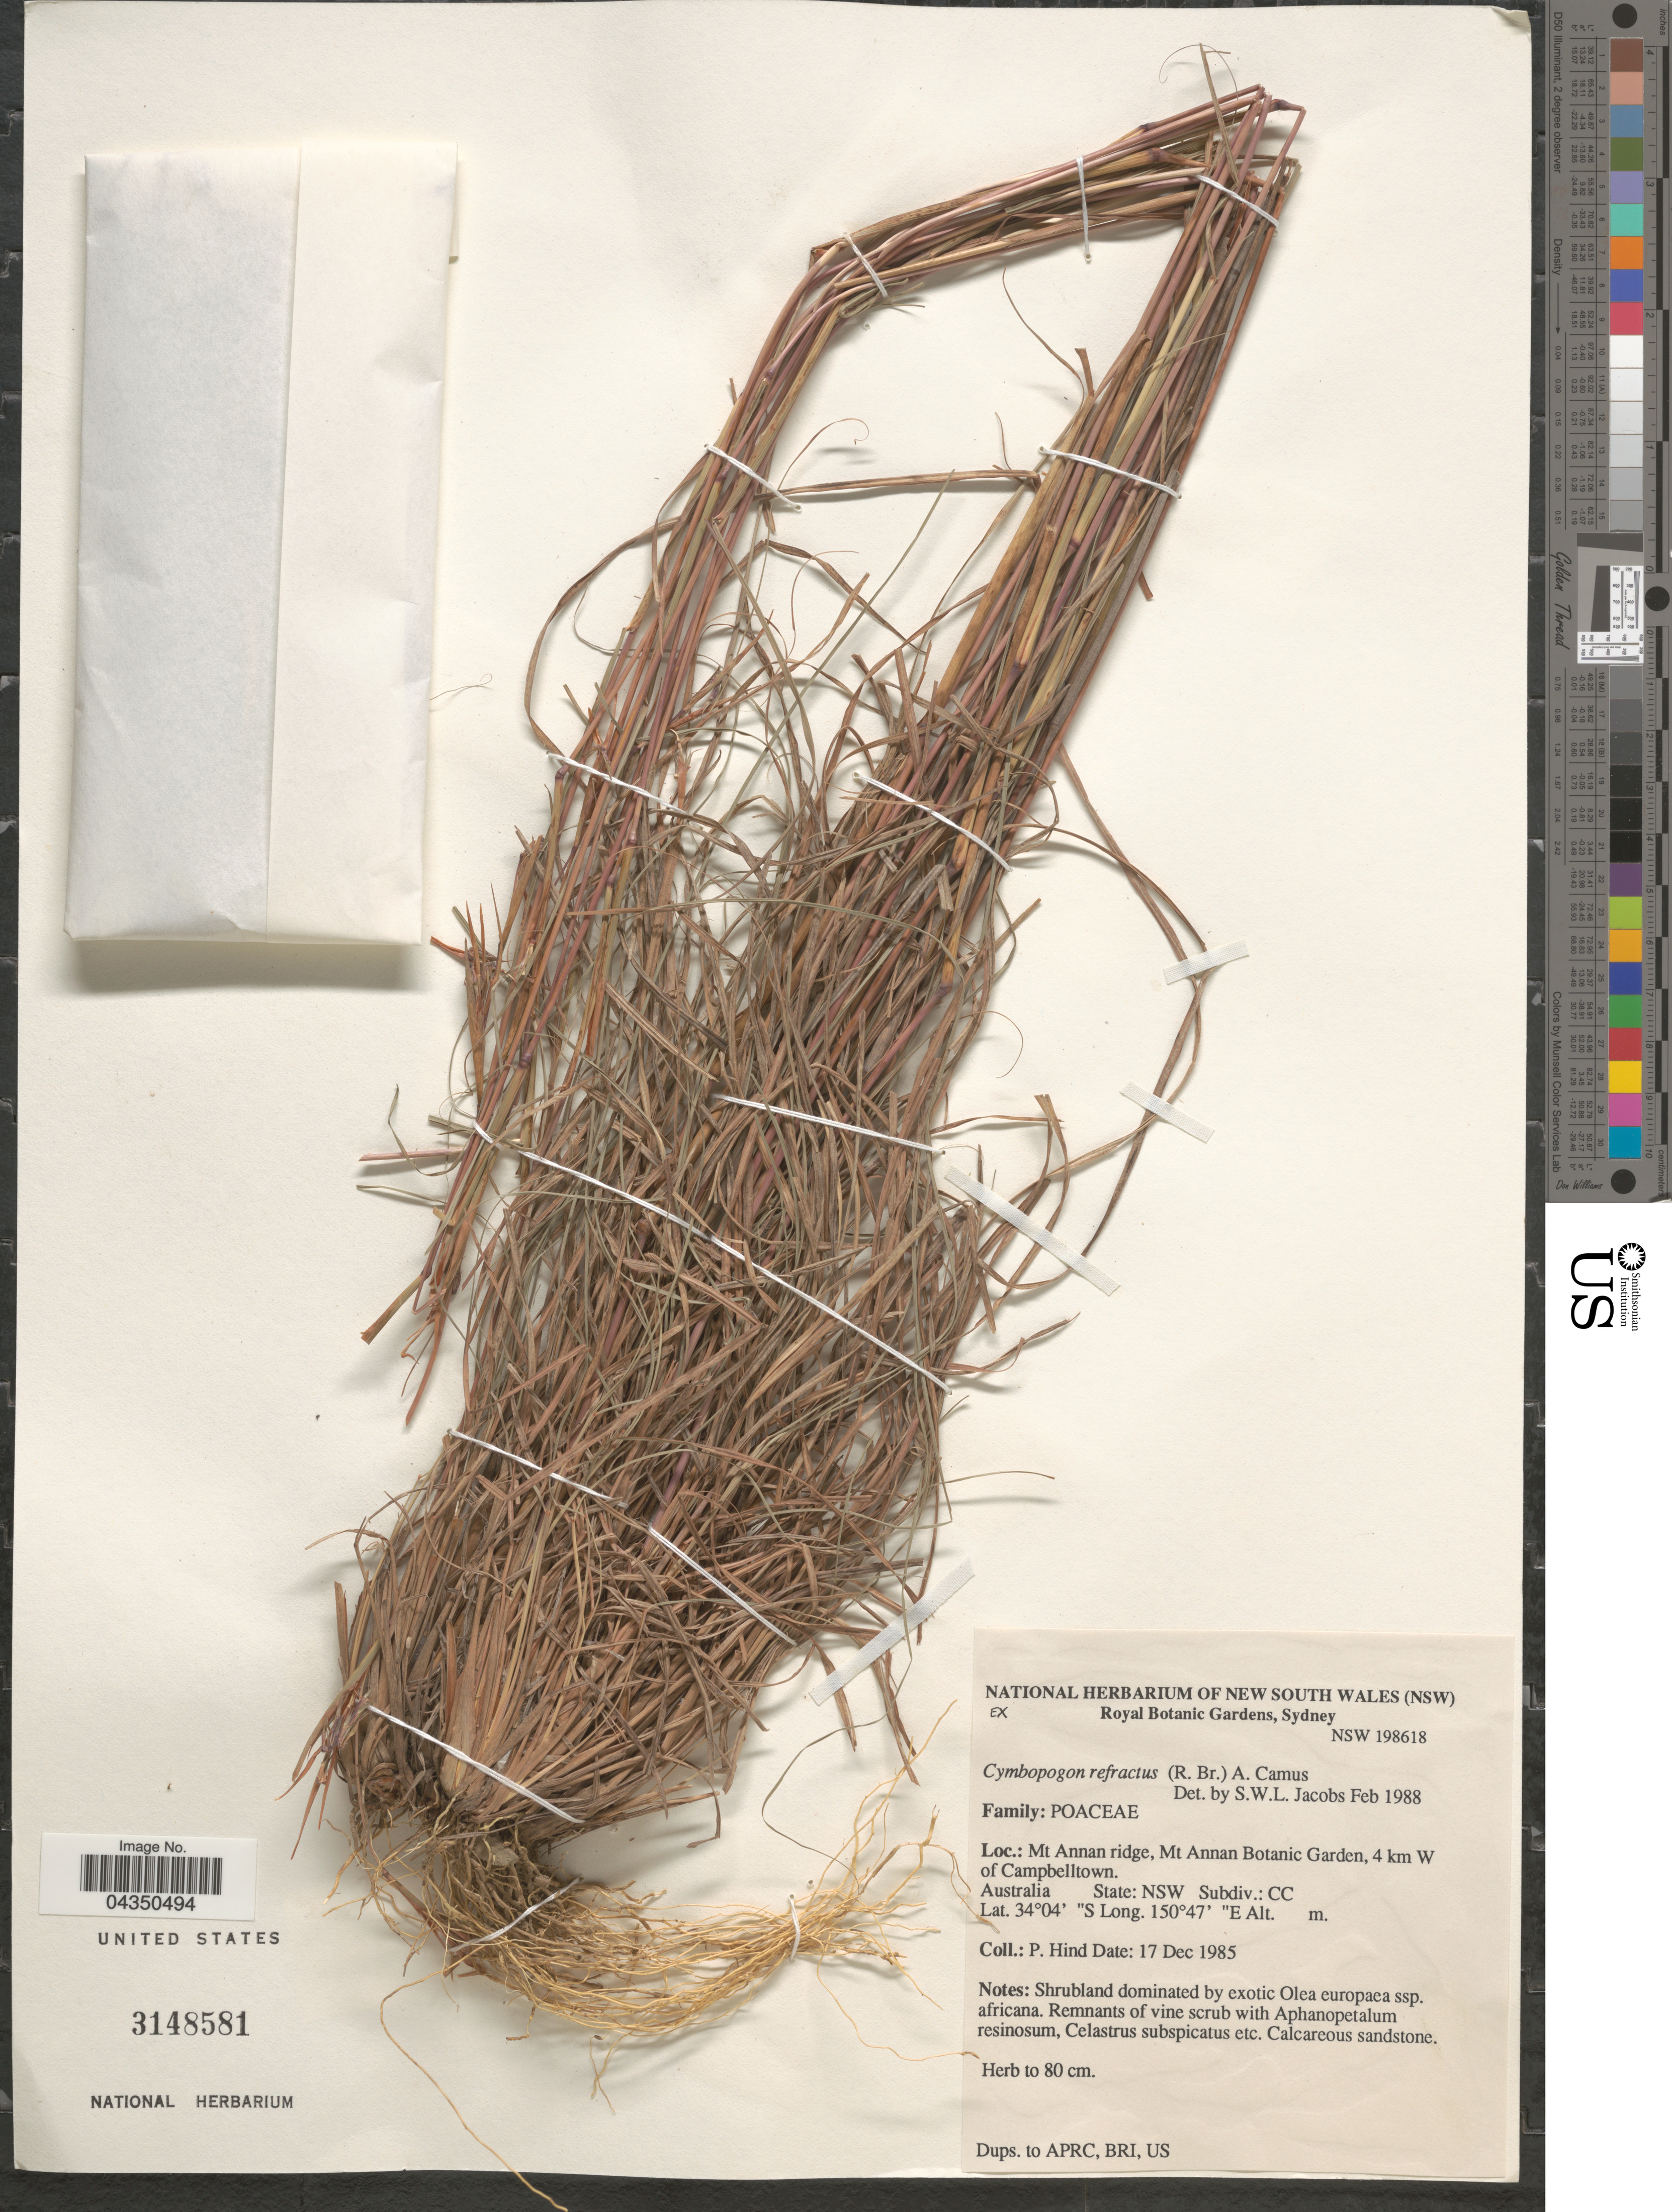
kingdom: Plantae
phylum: Tracheophyta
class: Liliopsida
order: Poales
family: Poaceae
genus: Cymbopogon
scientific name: Cymbopogon refractus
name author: (R. Br.) A. Camus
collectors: P. Hind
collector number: NSW198618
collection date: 1985-12-17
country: Australia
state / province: New South Wales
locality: Mt Annan ridge, Mt Annan Botanic Garden, 4 km W of Campbelltown. Subdiv.: CC.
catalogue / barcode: US 3148581